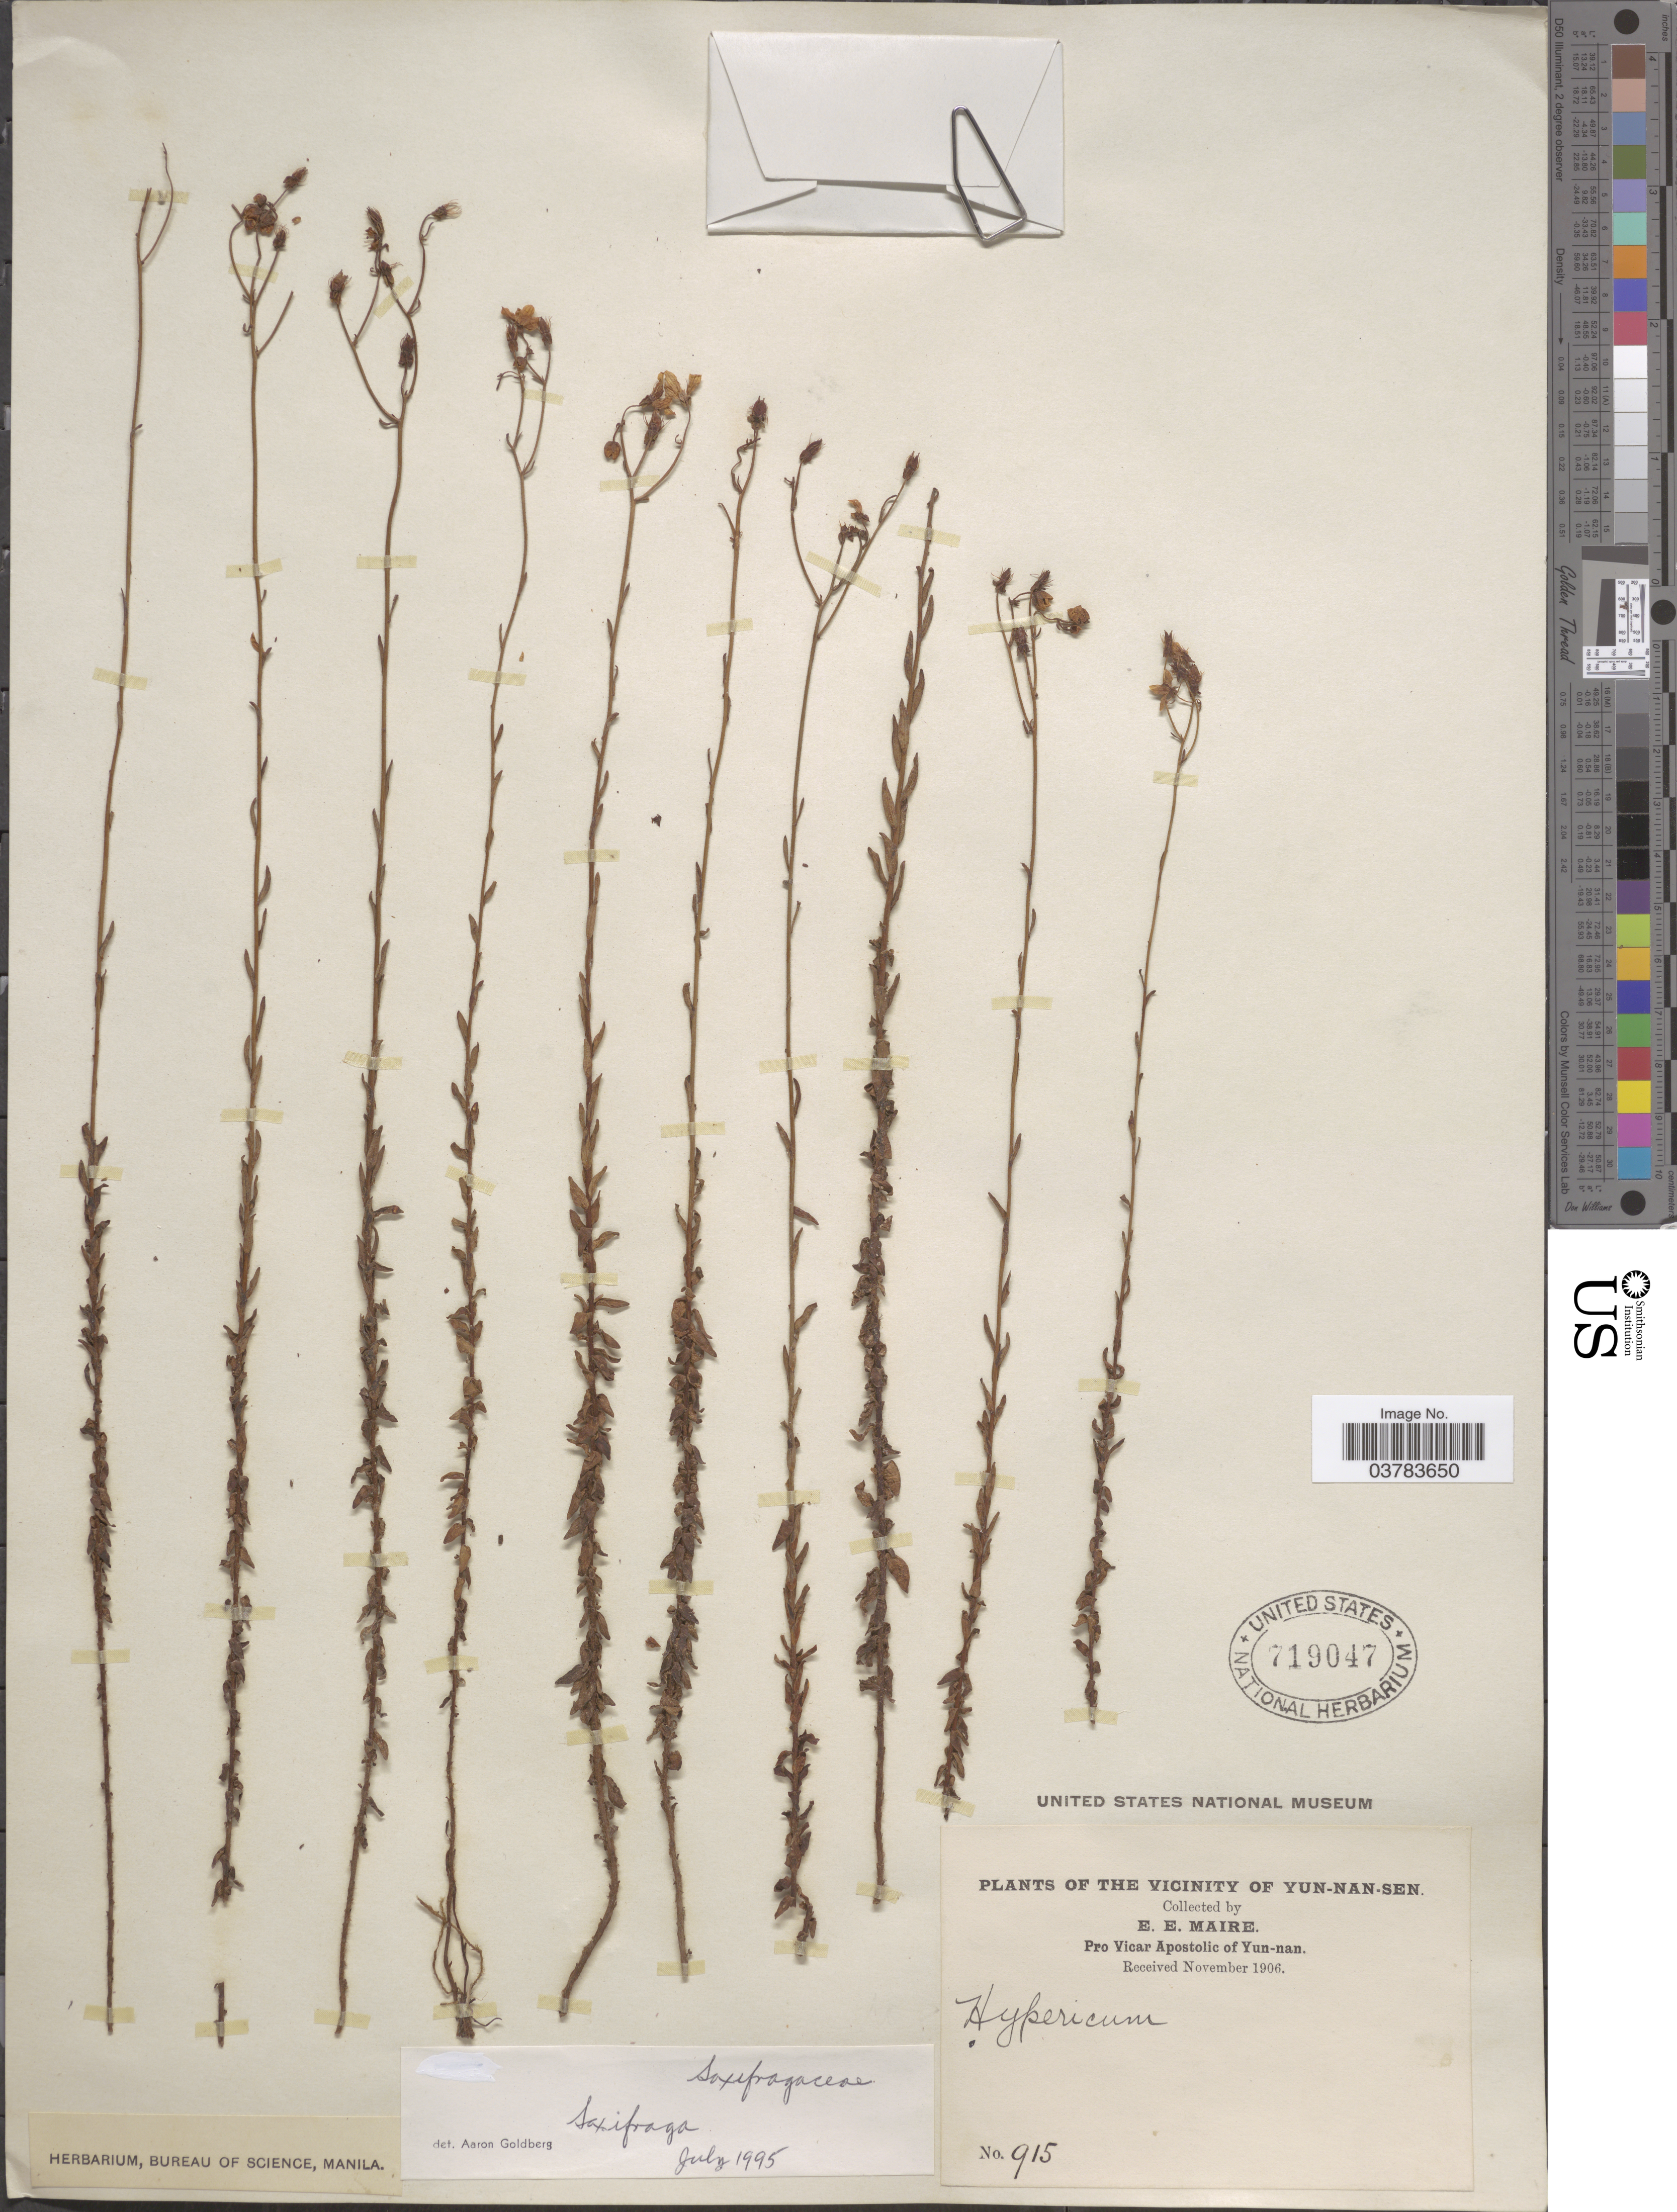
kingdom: Plantae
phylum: Tracheophyta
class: Magnoliopsida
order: Saxifragales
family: Saxifragaceae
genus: Saxifraga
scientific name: Saxifraga sp.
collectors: E. E. Maire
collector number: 915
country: China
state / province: Yunnan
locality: The Vicinity of Yun-nan-sen.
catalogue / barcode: US 719047